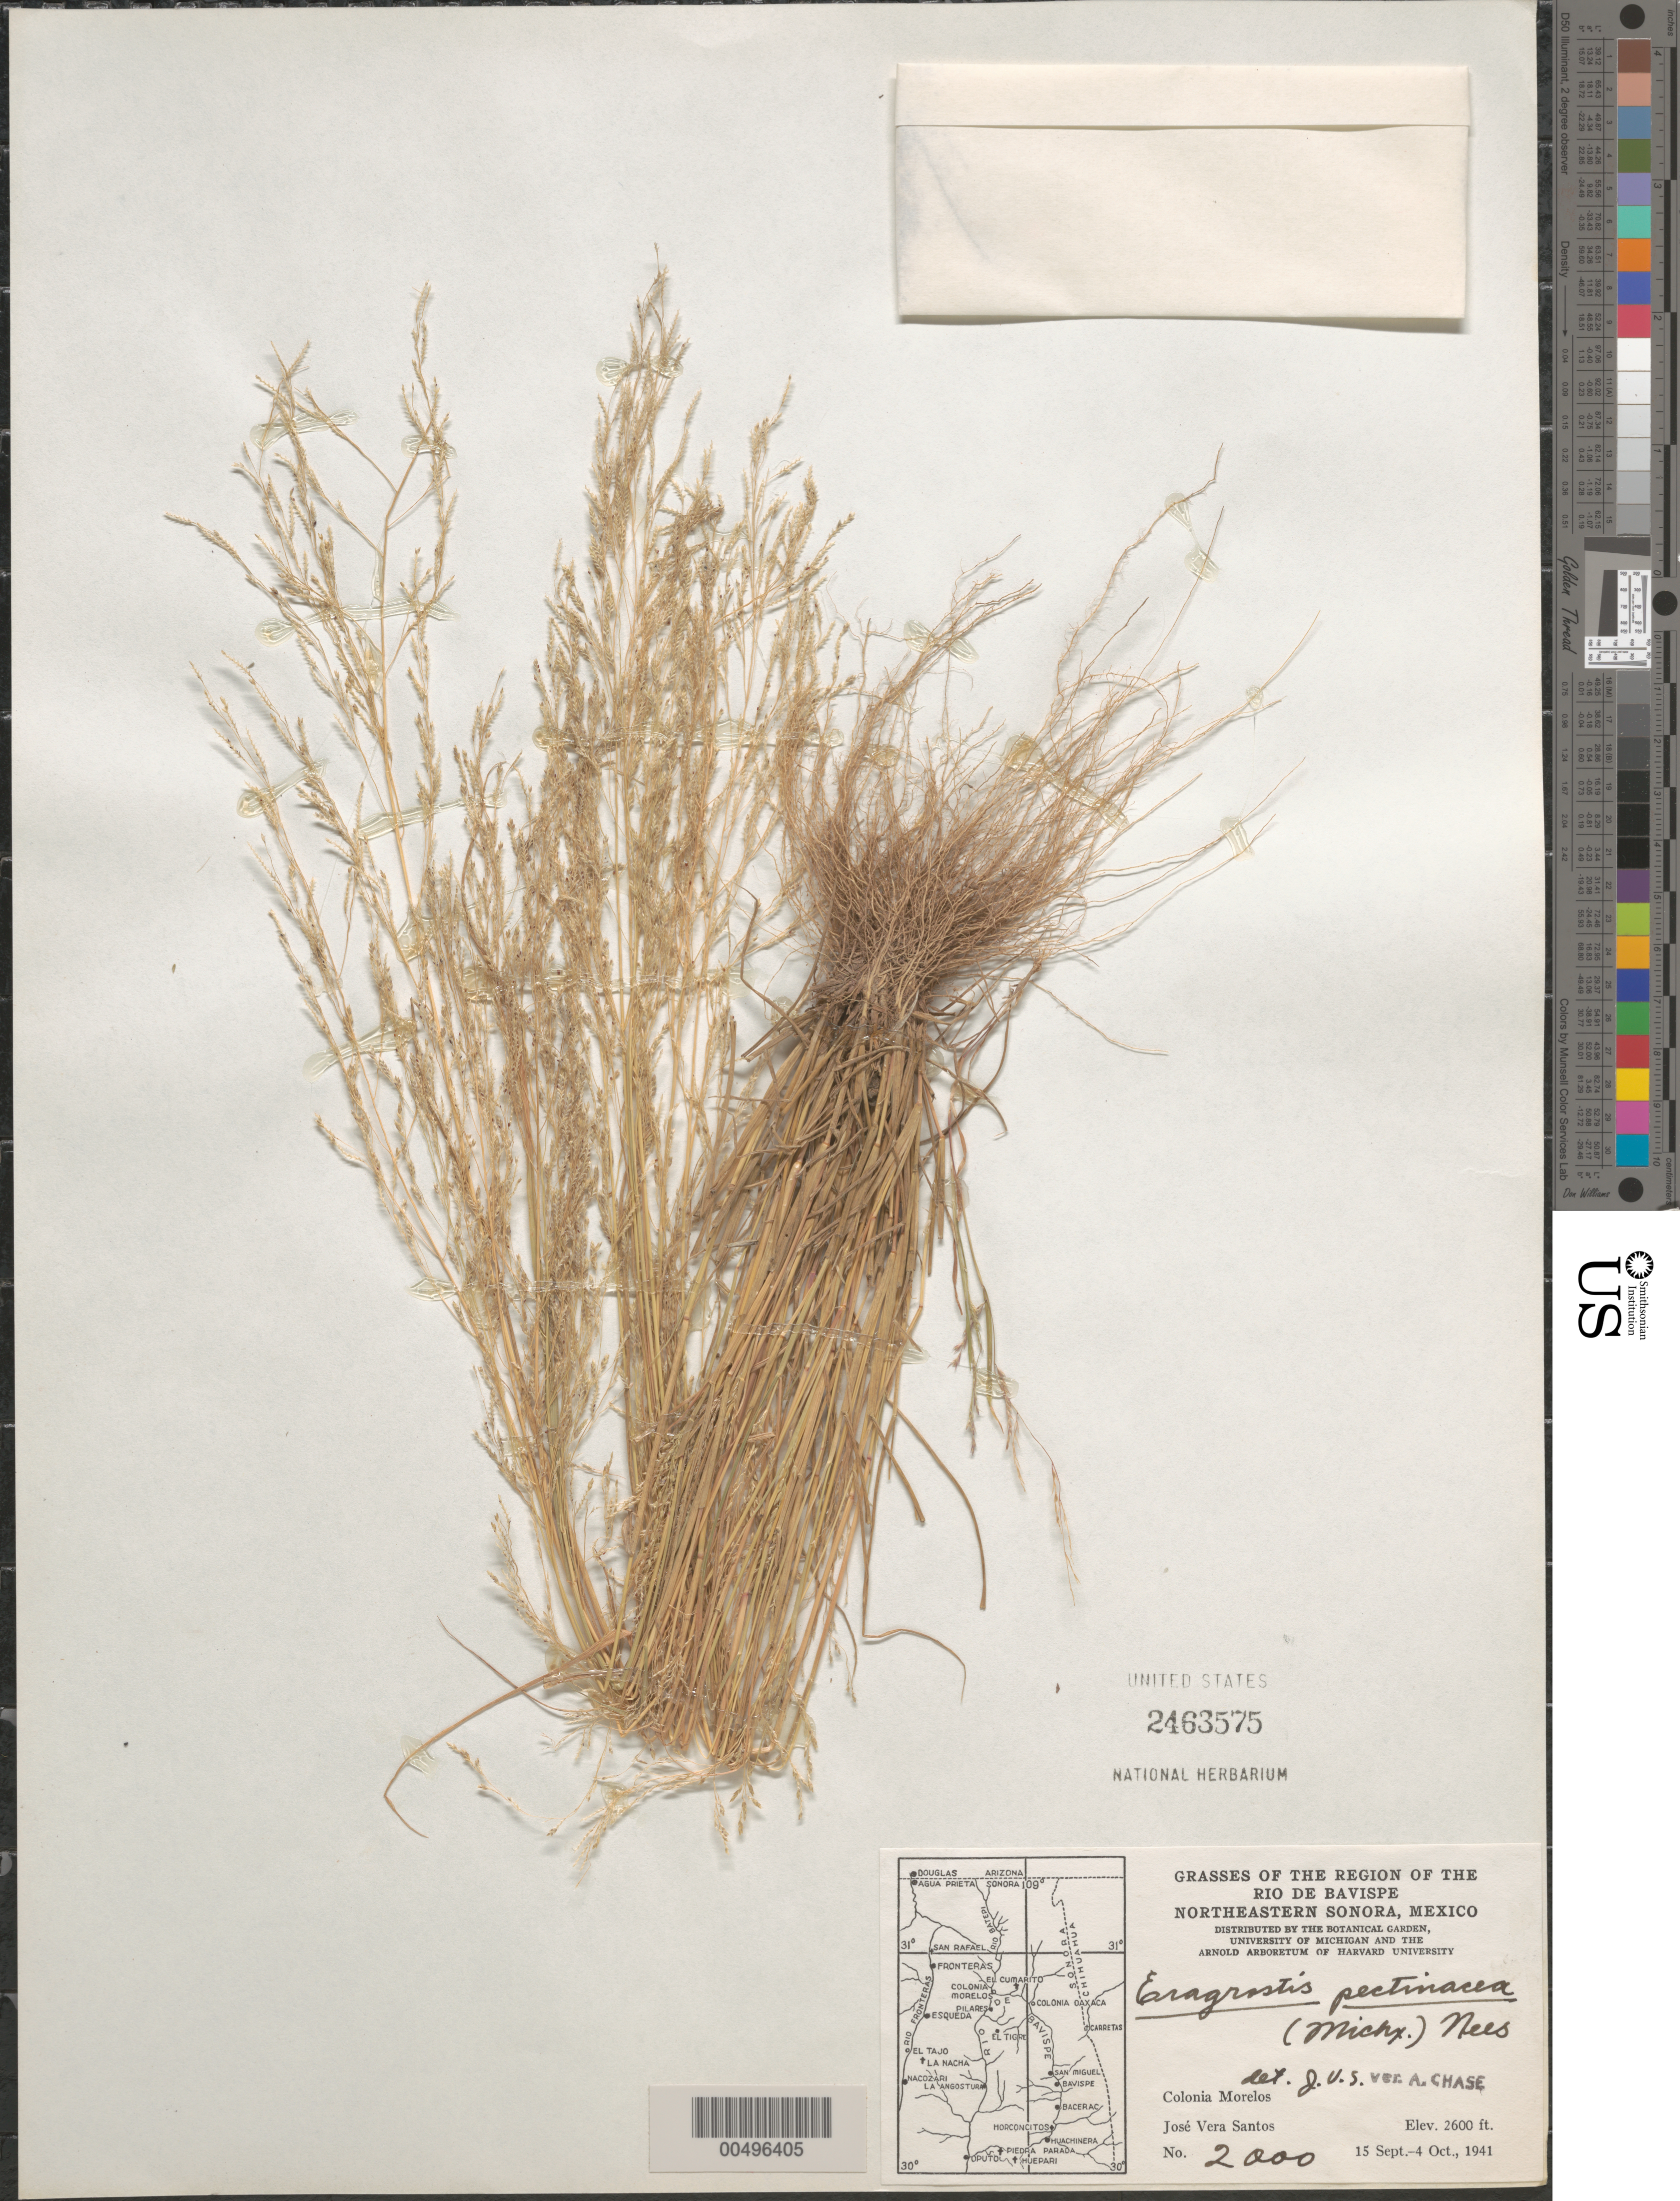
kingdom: Plantae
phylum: Tracheophyta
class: Liliopsida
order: Poales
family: Poaceae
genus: Eragrostis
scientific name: Eragrostis pectinacea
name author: (Michx.) Nees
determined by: Santos, J. V.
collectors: J. V. Santos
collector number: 2000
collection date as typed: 15 Sep 1941 to 4 Oct 1941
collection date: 1941-09-15/1941-10-04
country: Mexico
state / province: Sonora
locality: Region of the Rio de Bavispe, NE Sonora, Colonia Morelos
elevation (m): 792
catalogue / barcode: US 2463575